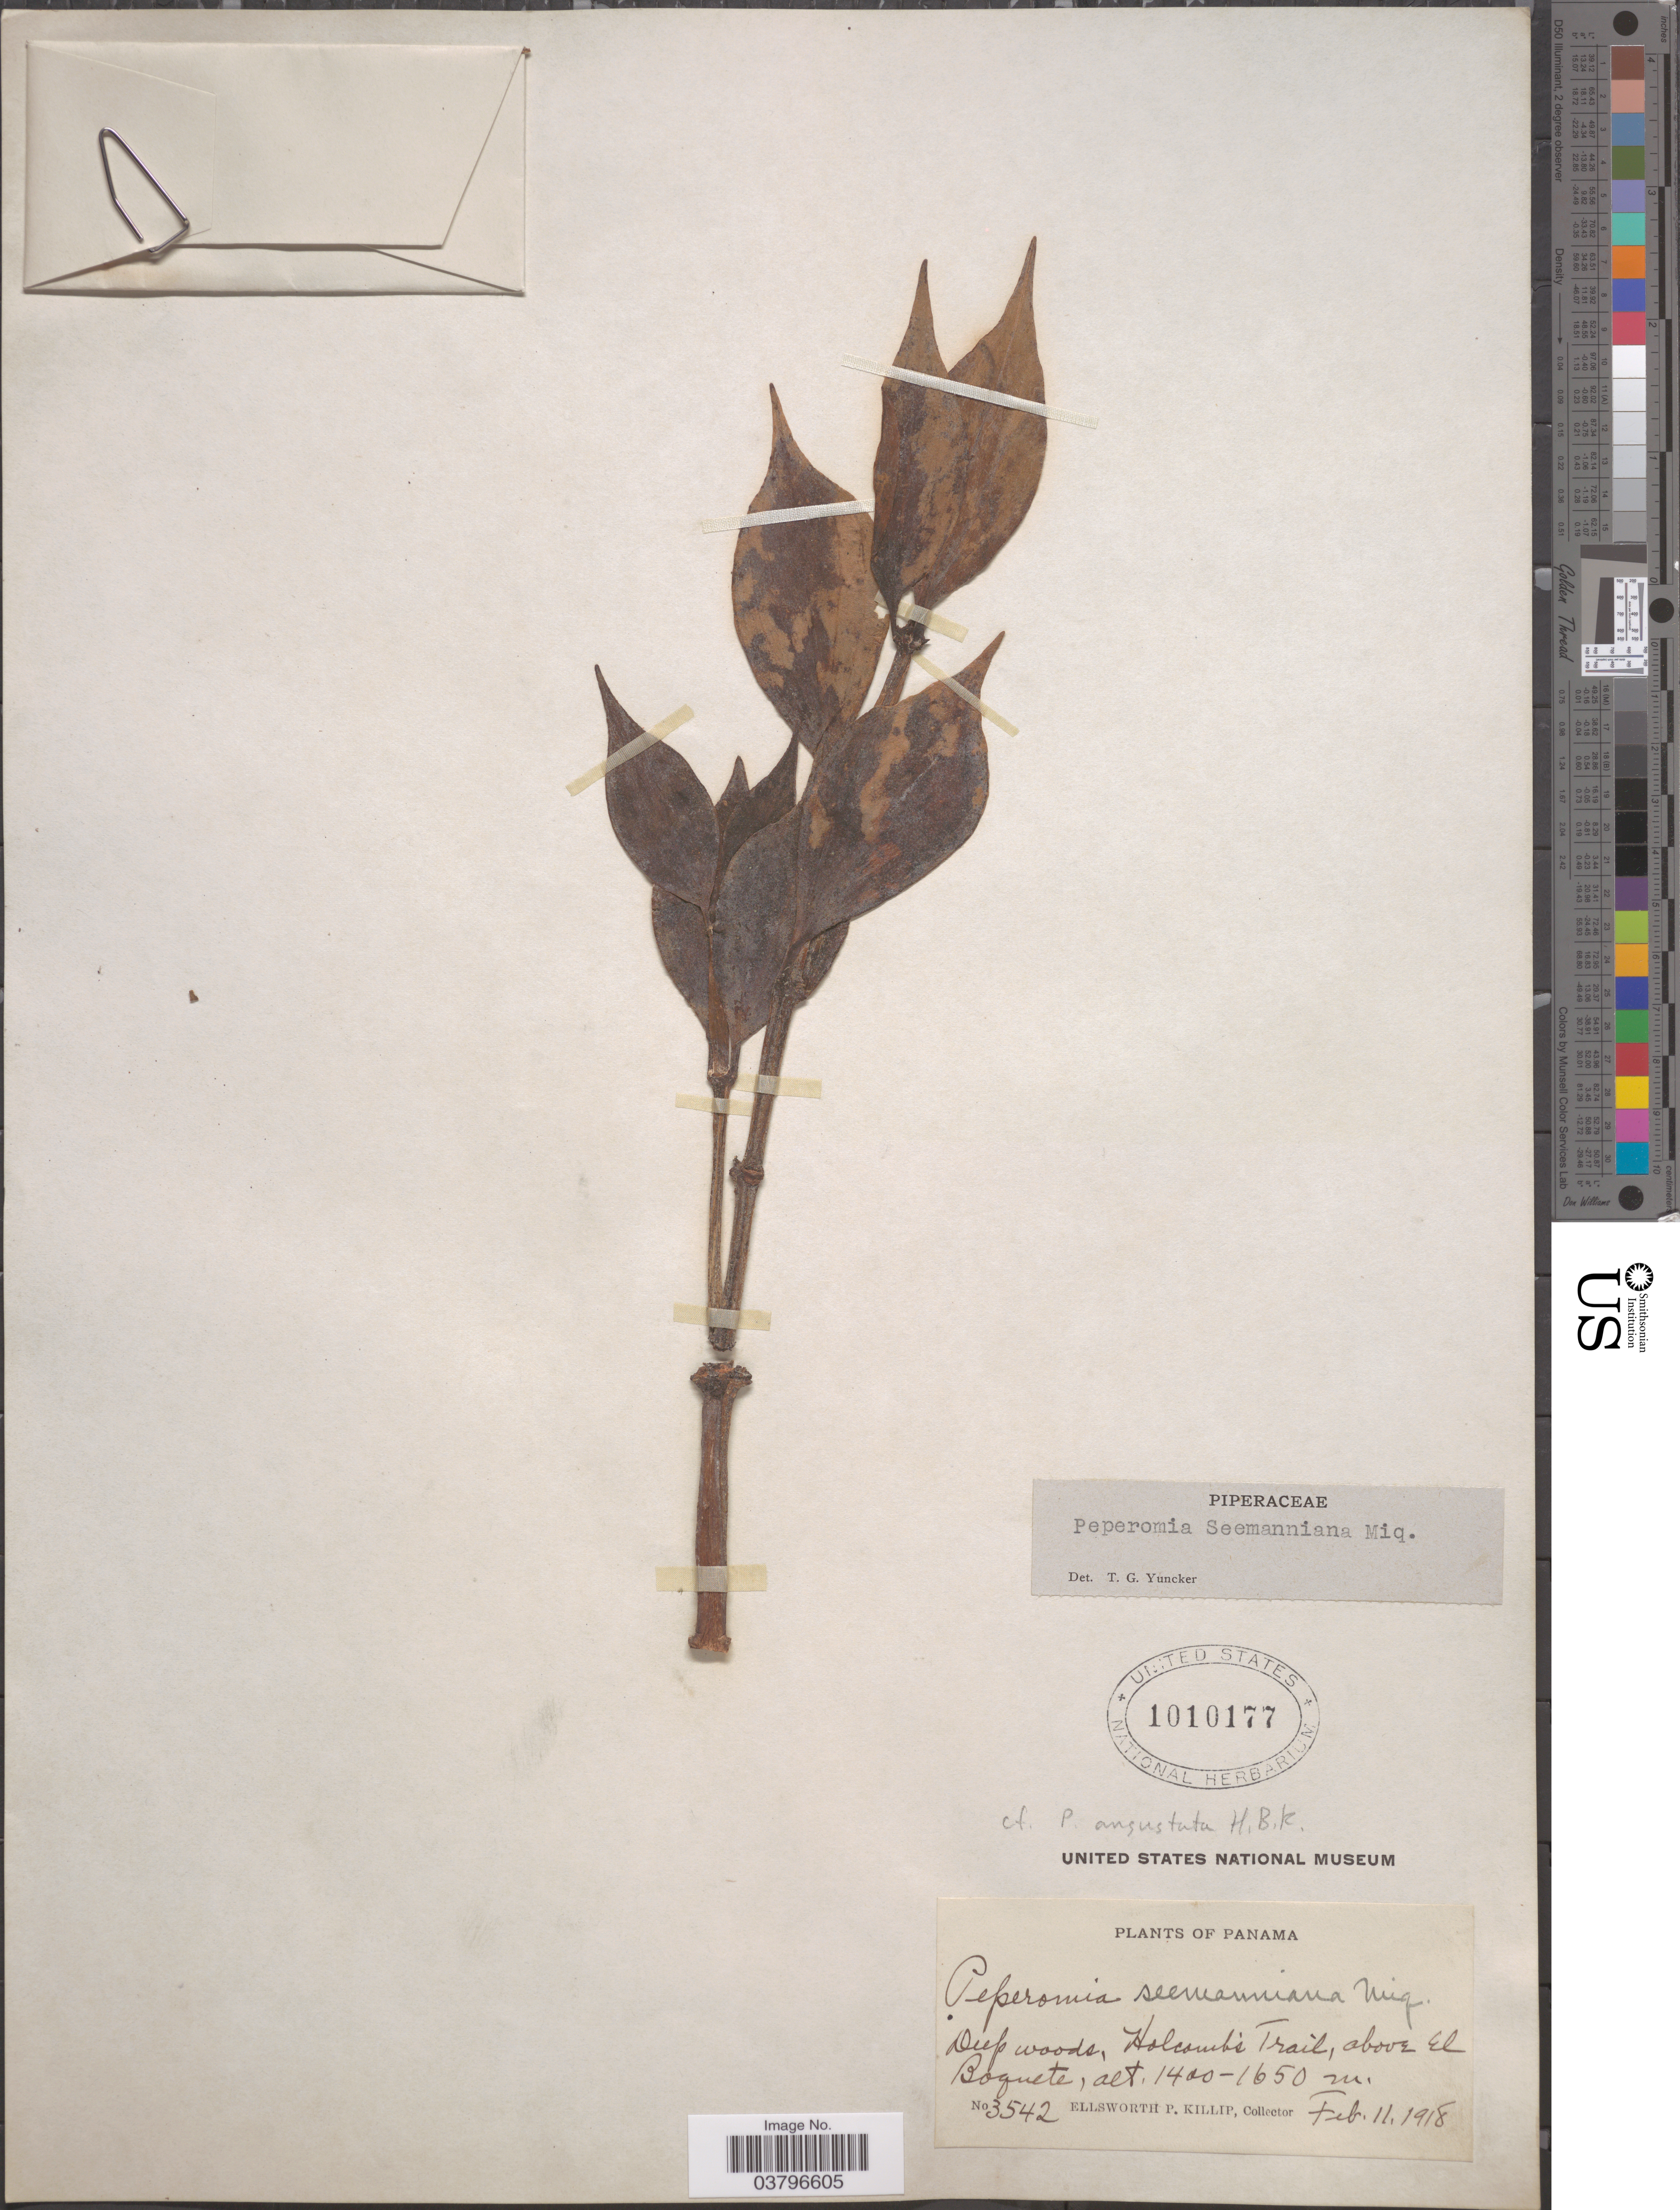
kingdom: Plantae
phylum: Tracheophyta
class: Magnoliopsida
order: Piperales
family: Piperaceae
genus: Peperomia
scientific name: Peperomia seemanniana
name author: Miq.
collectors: E. P. Killip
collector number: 3542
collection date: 1918-02-11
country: Panama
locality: Holcam's Trail, above El Boguete.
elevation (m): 1400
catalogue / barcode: US 1010177